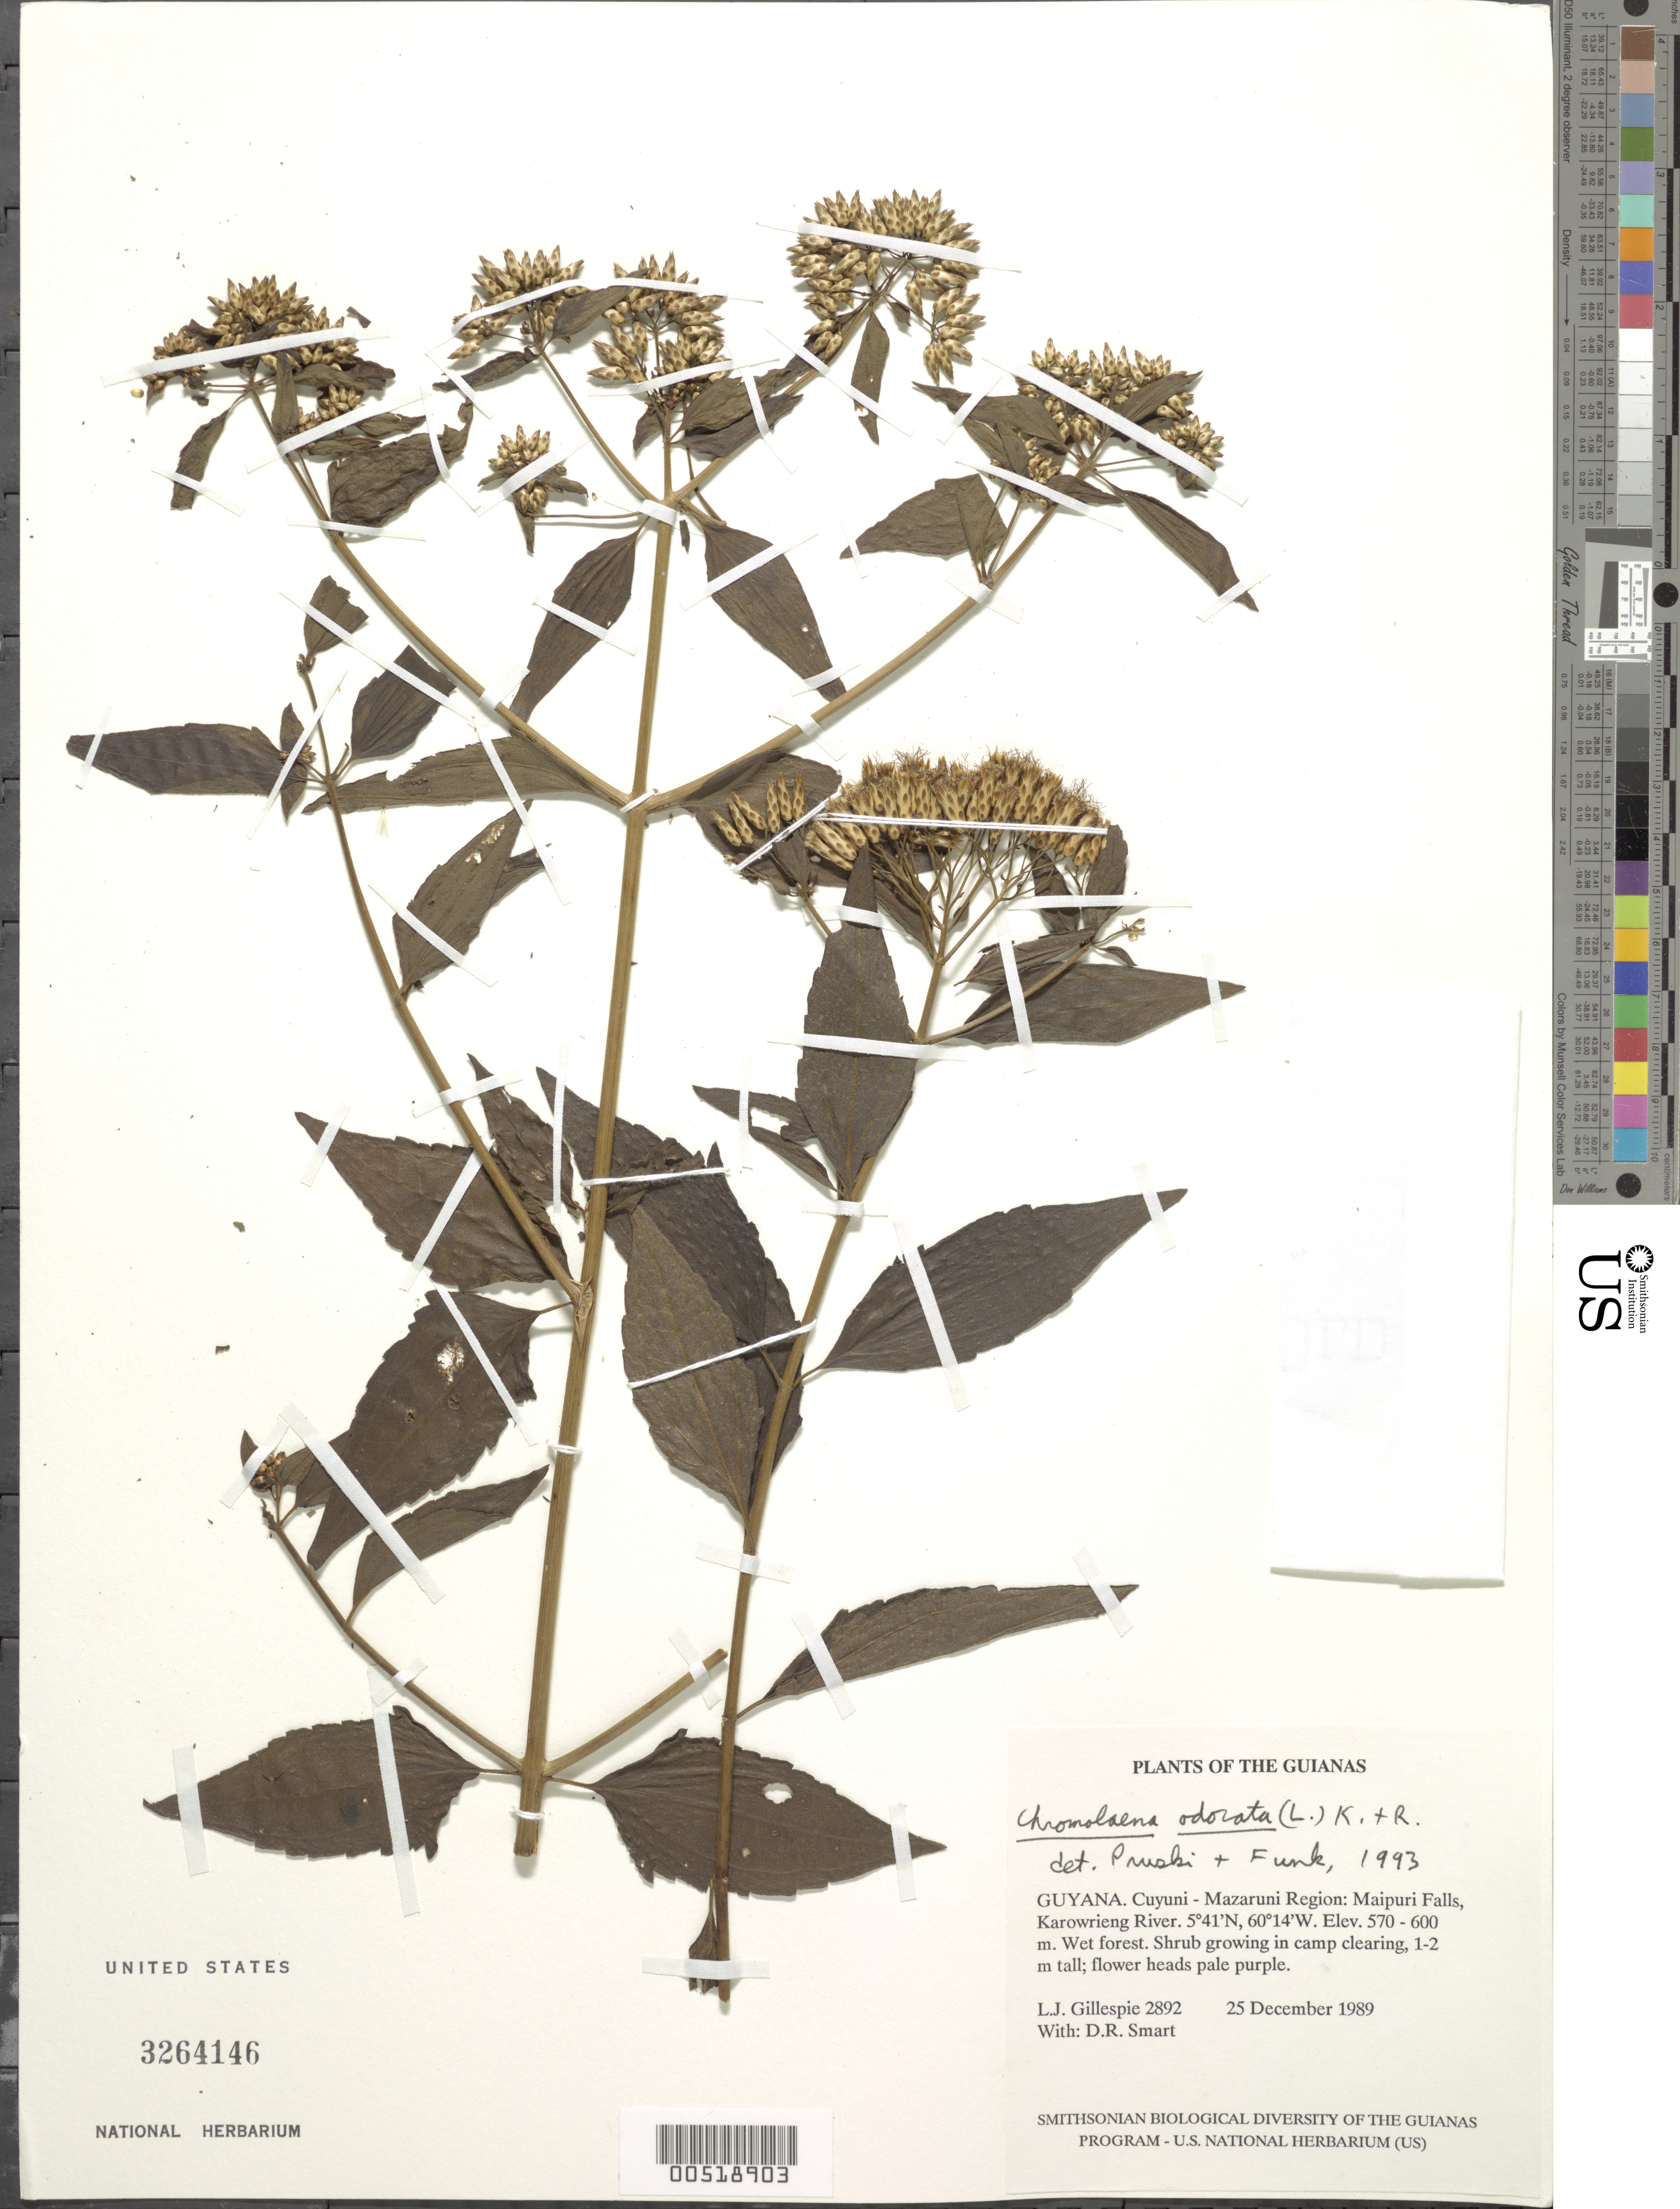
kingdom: Plantae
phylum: Tracheophyta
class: Magnoliopsida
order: Asterales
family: Asteraceae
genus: Chromolaena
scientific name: Chromolaena odorata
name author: (L.) R.M. King & H. Rob.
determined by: Pruski, J. F.; Funk, V. A.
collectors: L. J. Gillespie & D. R. Smart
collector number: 2892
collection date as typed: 25 December 1989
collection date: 1989-12-25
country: Guyana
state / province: Cuyuni-Mazaruni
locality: Maipuri Falls, Karowrieng River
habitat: Wet forest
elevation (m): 570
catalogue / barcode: US 3264146